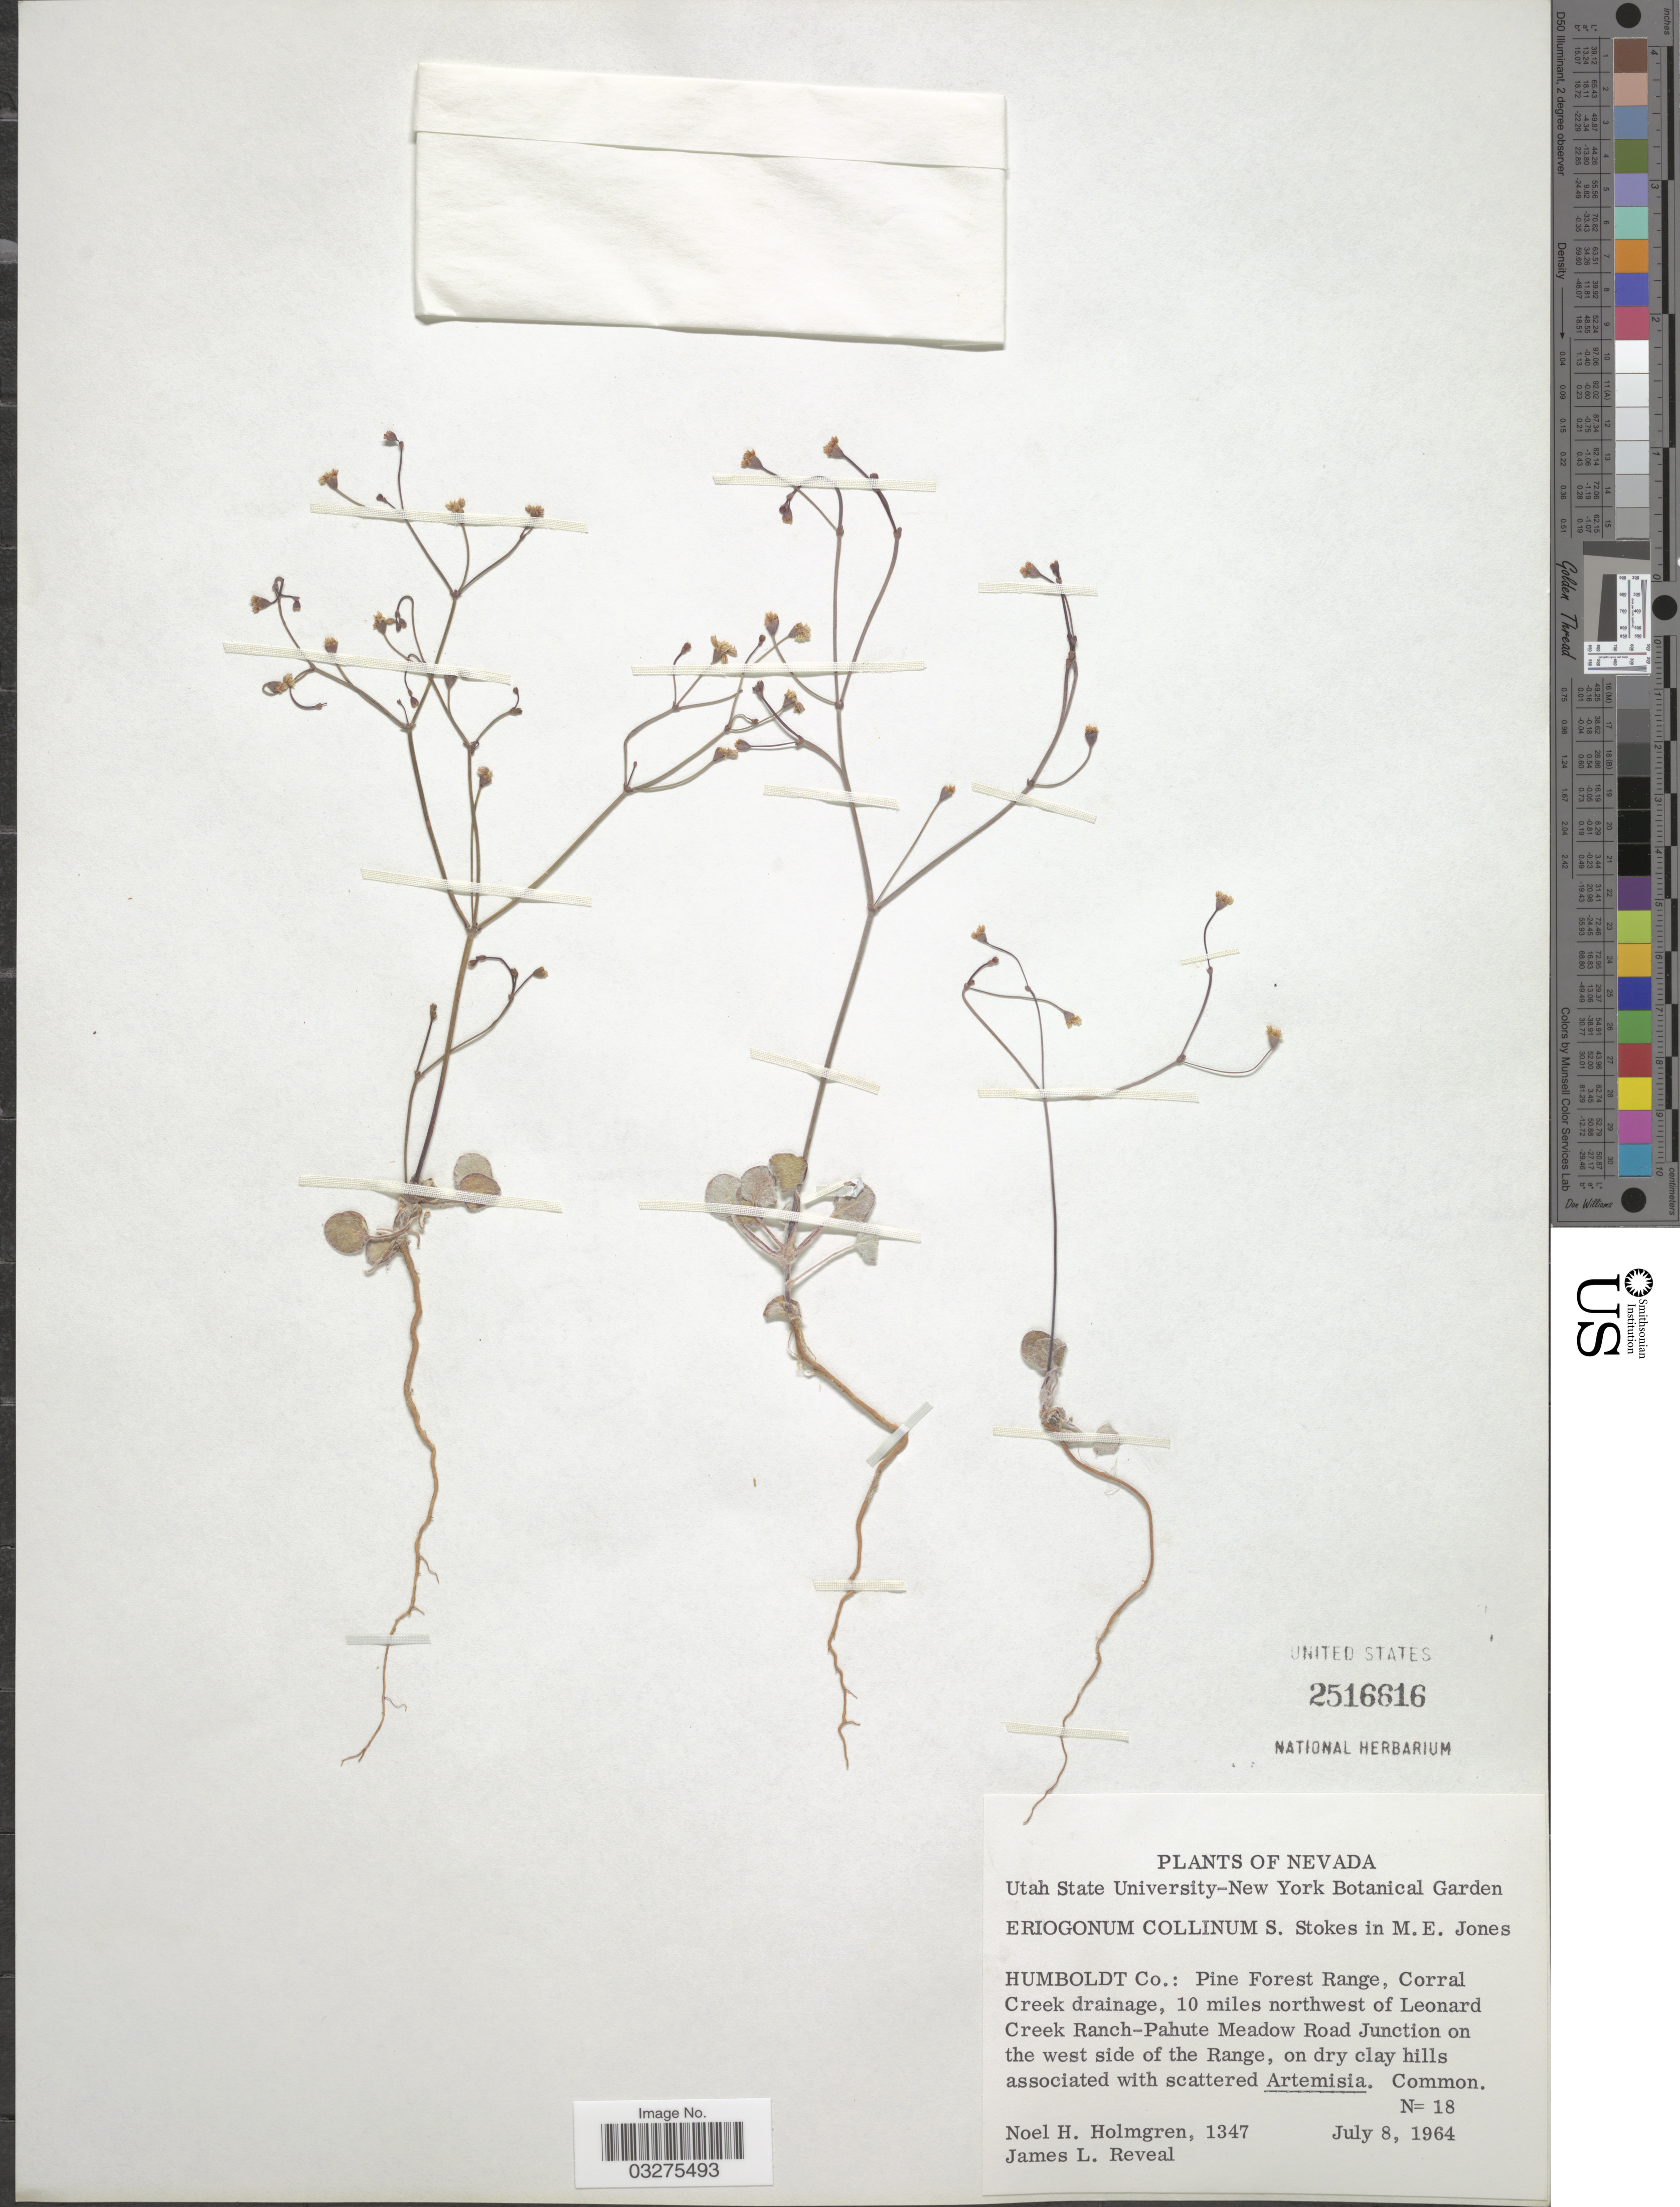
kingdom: Plantae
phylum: Tracheophyta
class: Magnoliopsida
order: Caryophyllales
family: Polygonaceae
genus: Eriogonum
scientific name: Eriogonum collinum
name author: S. Stokes ex M.E. Jones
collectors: N. H. Holmgren & J. L. Reveal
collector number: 1347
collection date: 1964-07-08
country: United States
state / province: Nevada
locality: Humboldt Co.: Pine Forest Range, Corral Creek drainage, 10 miles northwest of Leonard Creek Ranch-Pahute Meadow Road Junction on the west side of the Range.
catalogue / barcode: US 2516616